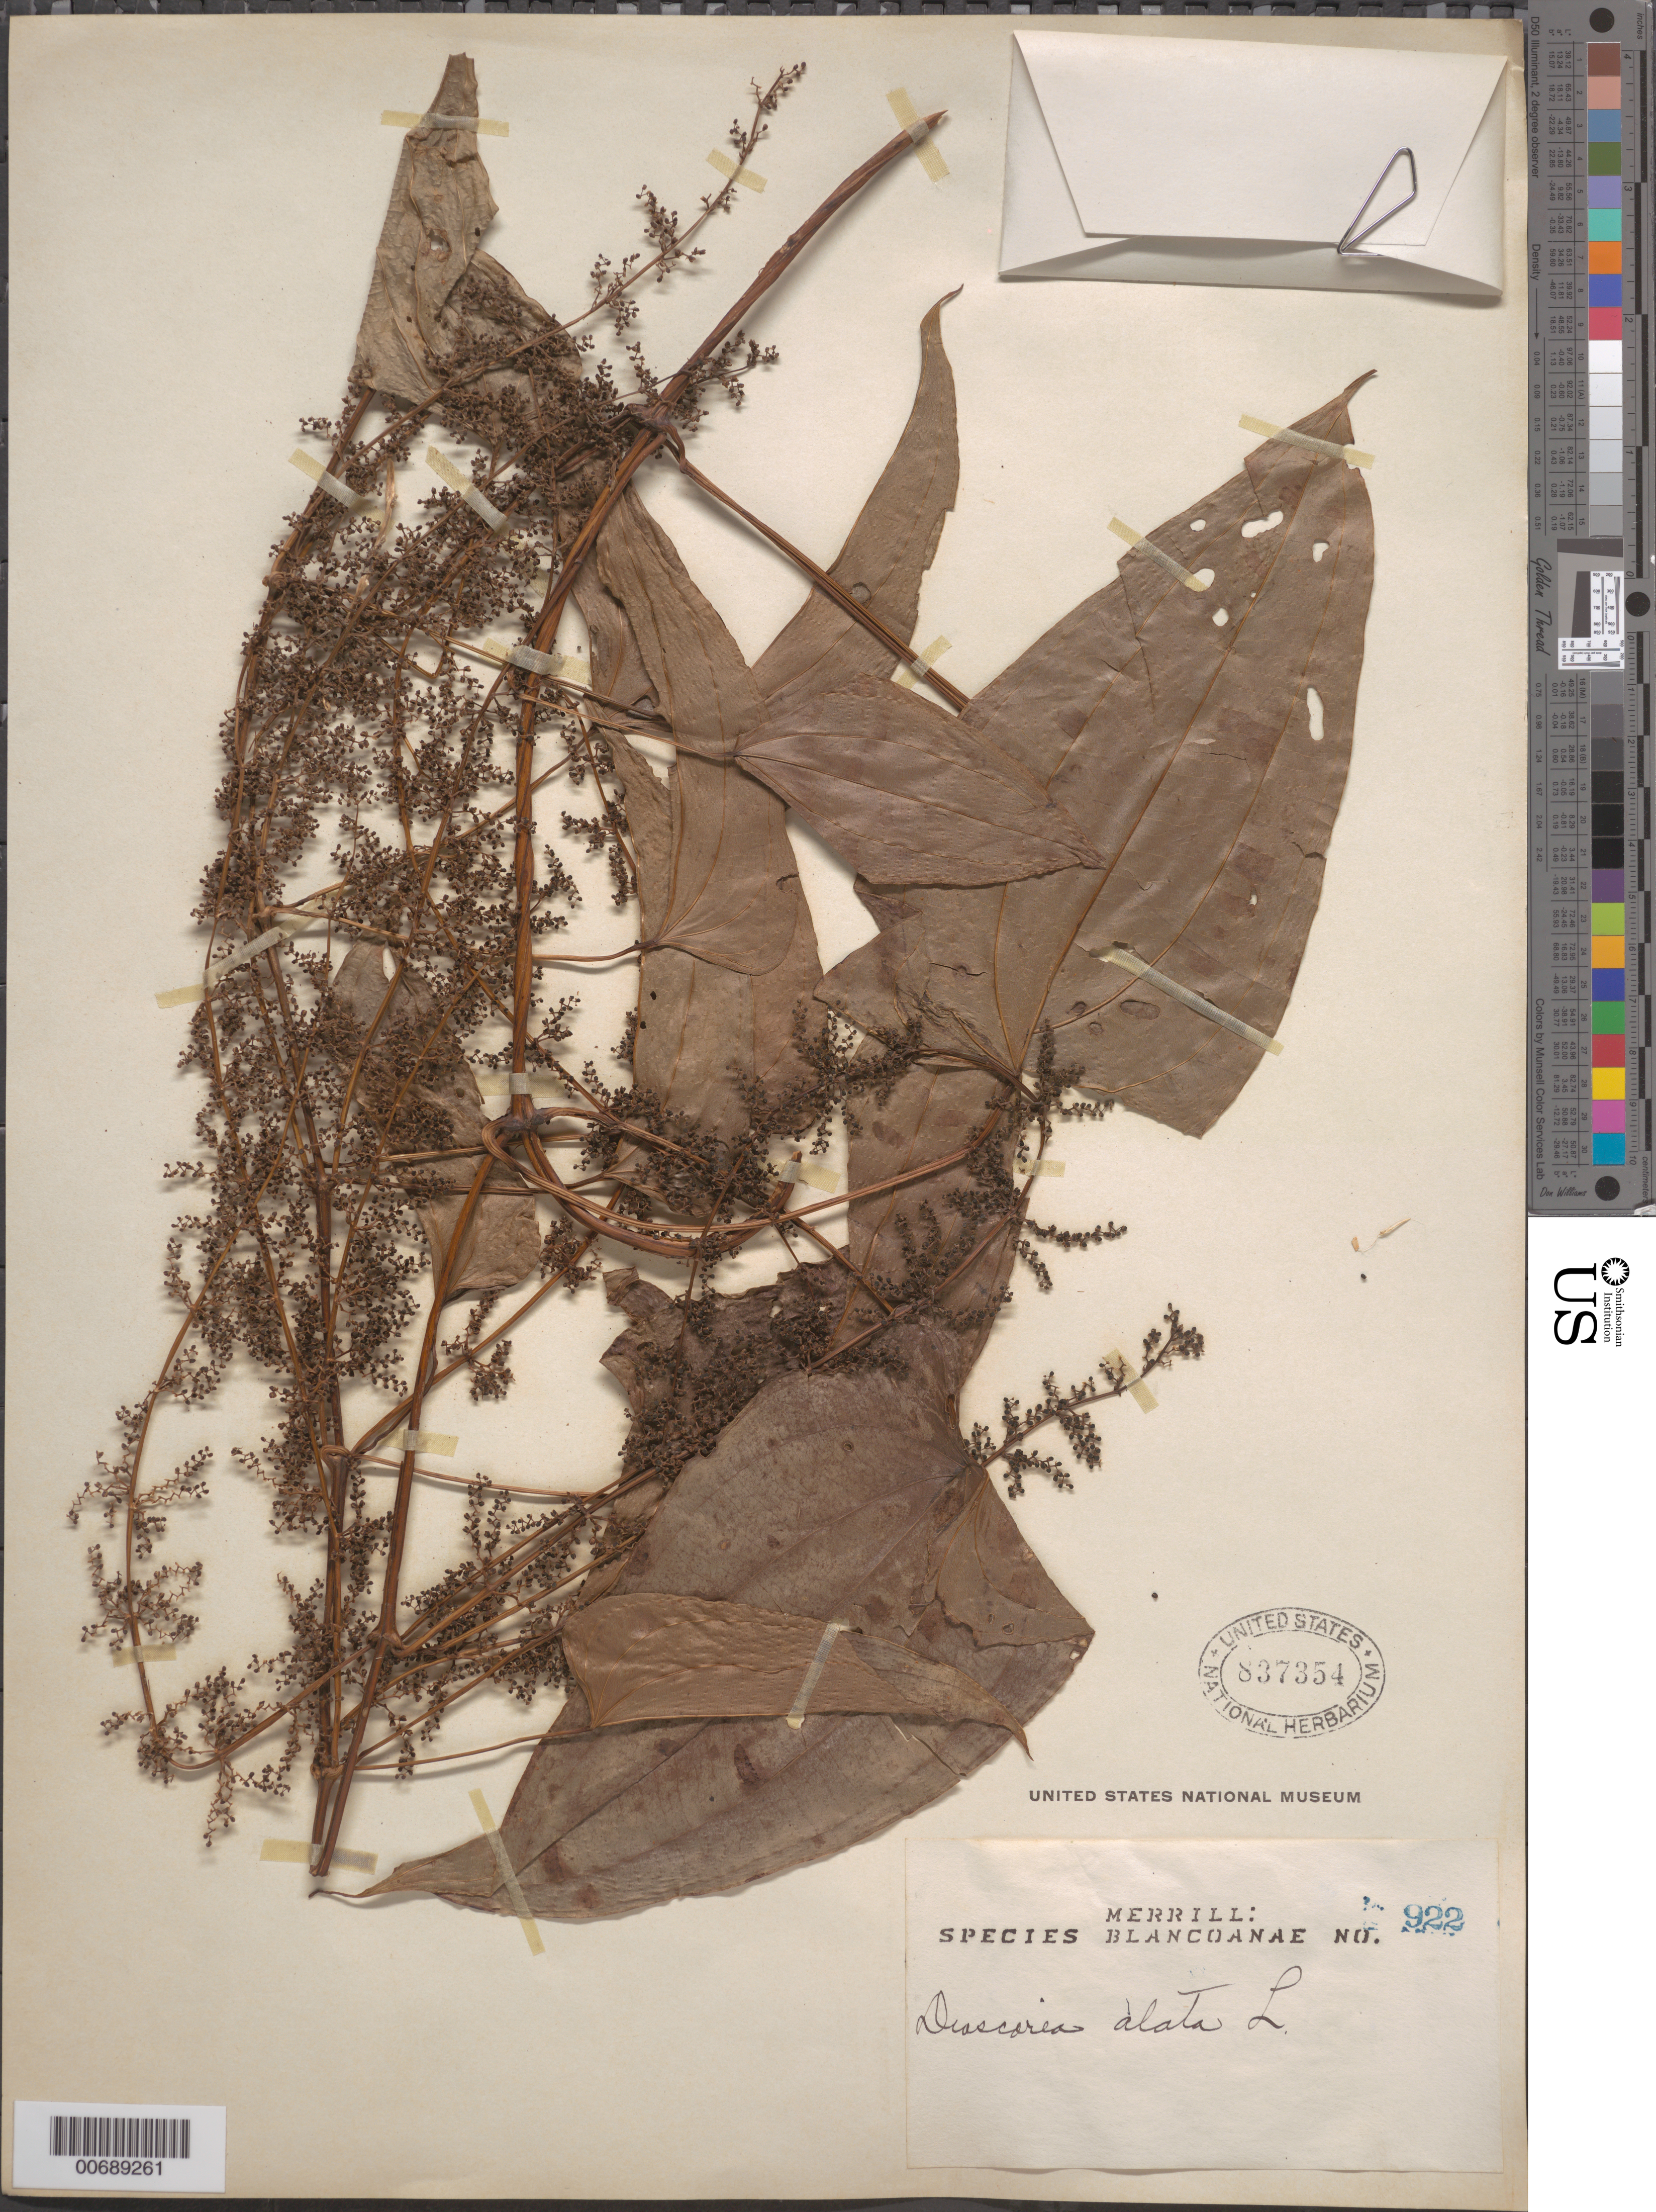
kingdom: Plantae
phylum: Tracheophyta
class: Liliopsida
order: Dioscoreales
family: Dioscoreaceae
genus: Dioscorea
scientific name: Dioscorea alata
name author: L.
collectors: E. D. Merrill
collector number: Sp. Blancoan. 0922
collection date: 1915-11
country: Philippines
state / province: Calabarzon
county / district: Rizal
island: Luzon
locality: Antipolo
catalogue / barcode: US 837354